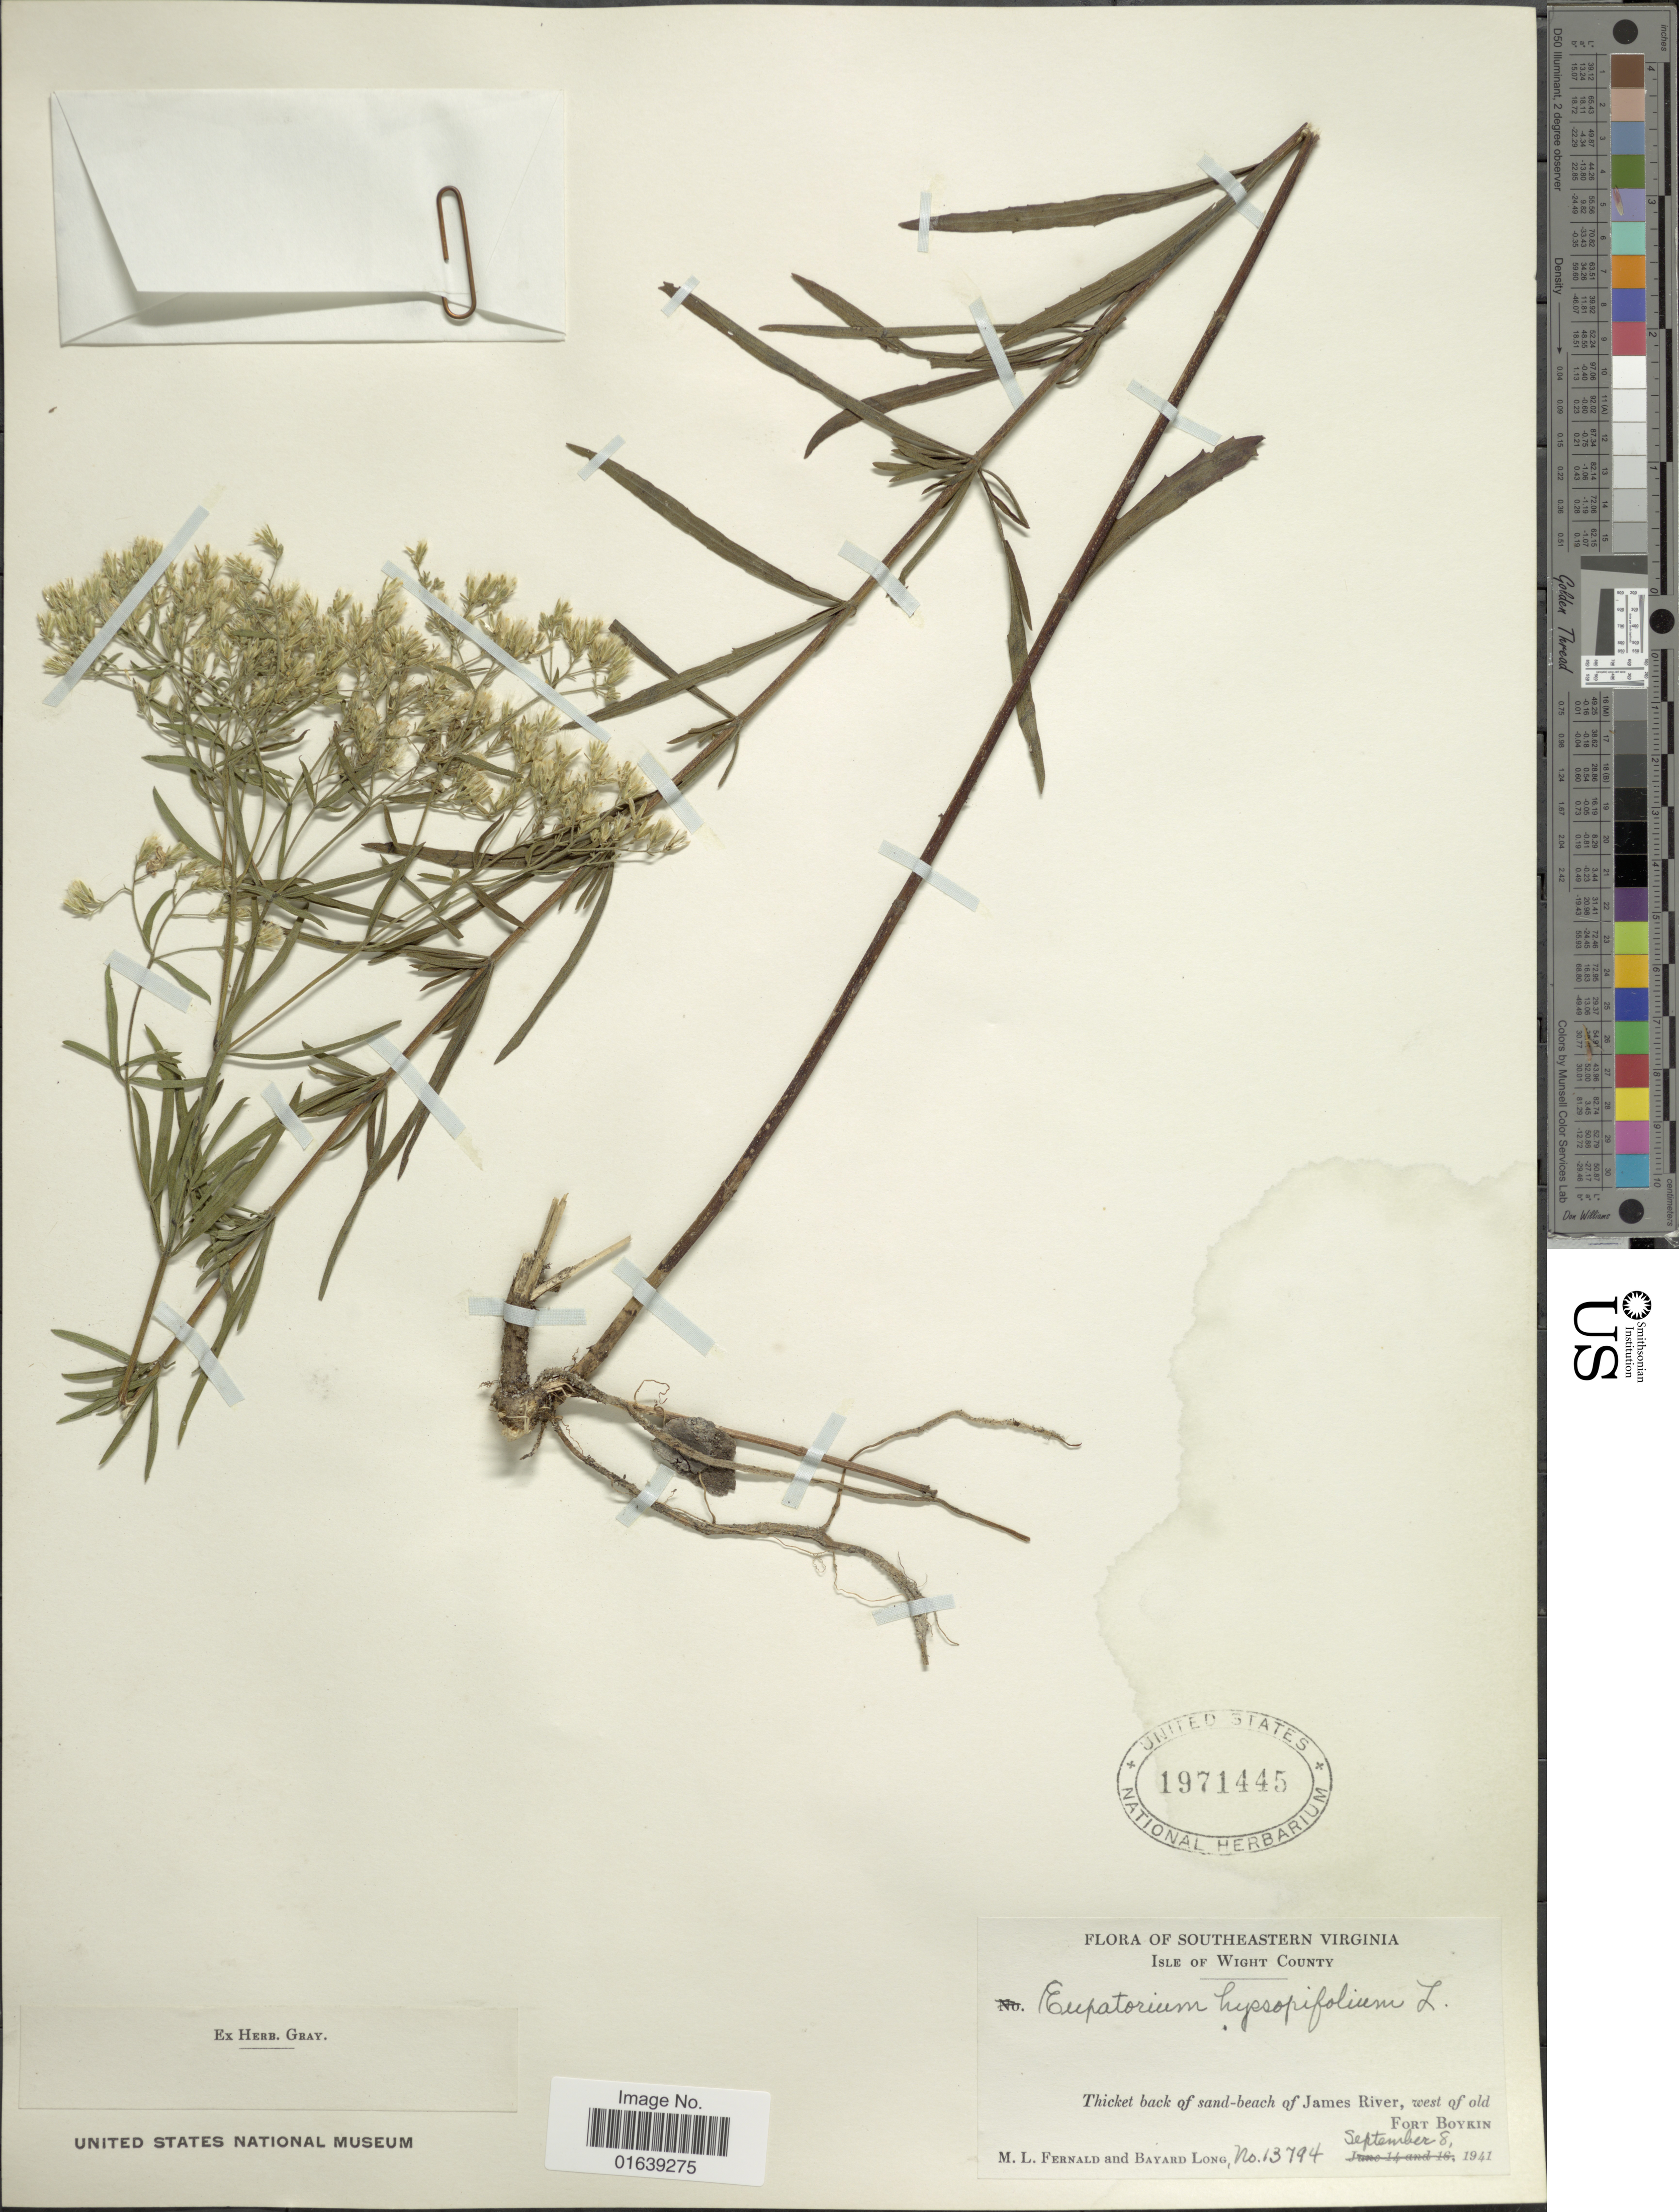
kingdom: Plantae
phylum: Tracheophyta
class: Magnoliopsida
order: Asterales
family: Asteraceae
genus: Eupatorium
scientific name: Eupatorium hyssopifolium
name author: L.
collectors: M. L. Fernald & B. Long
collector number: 13794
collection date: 1941-09-08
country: United States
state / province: Virginia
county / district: Isle of Wight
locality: Southeastern Virginia. Isle of Wight County. Thicket back of sand-beach of James River, west of old Fort Boykin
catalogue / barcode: US 1971445